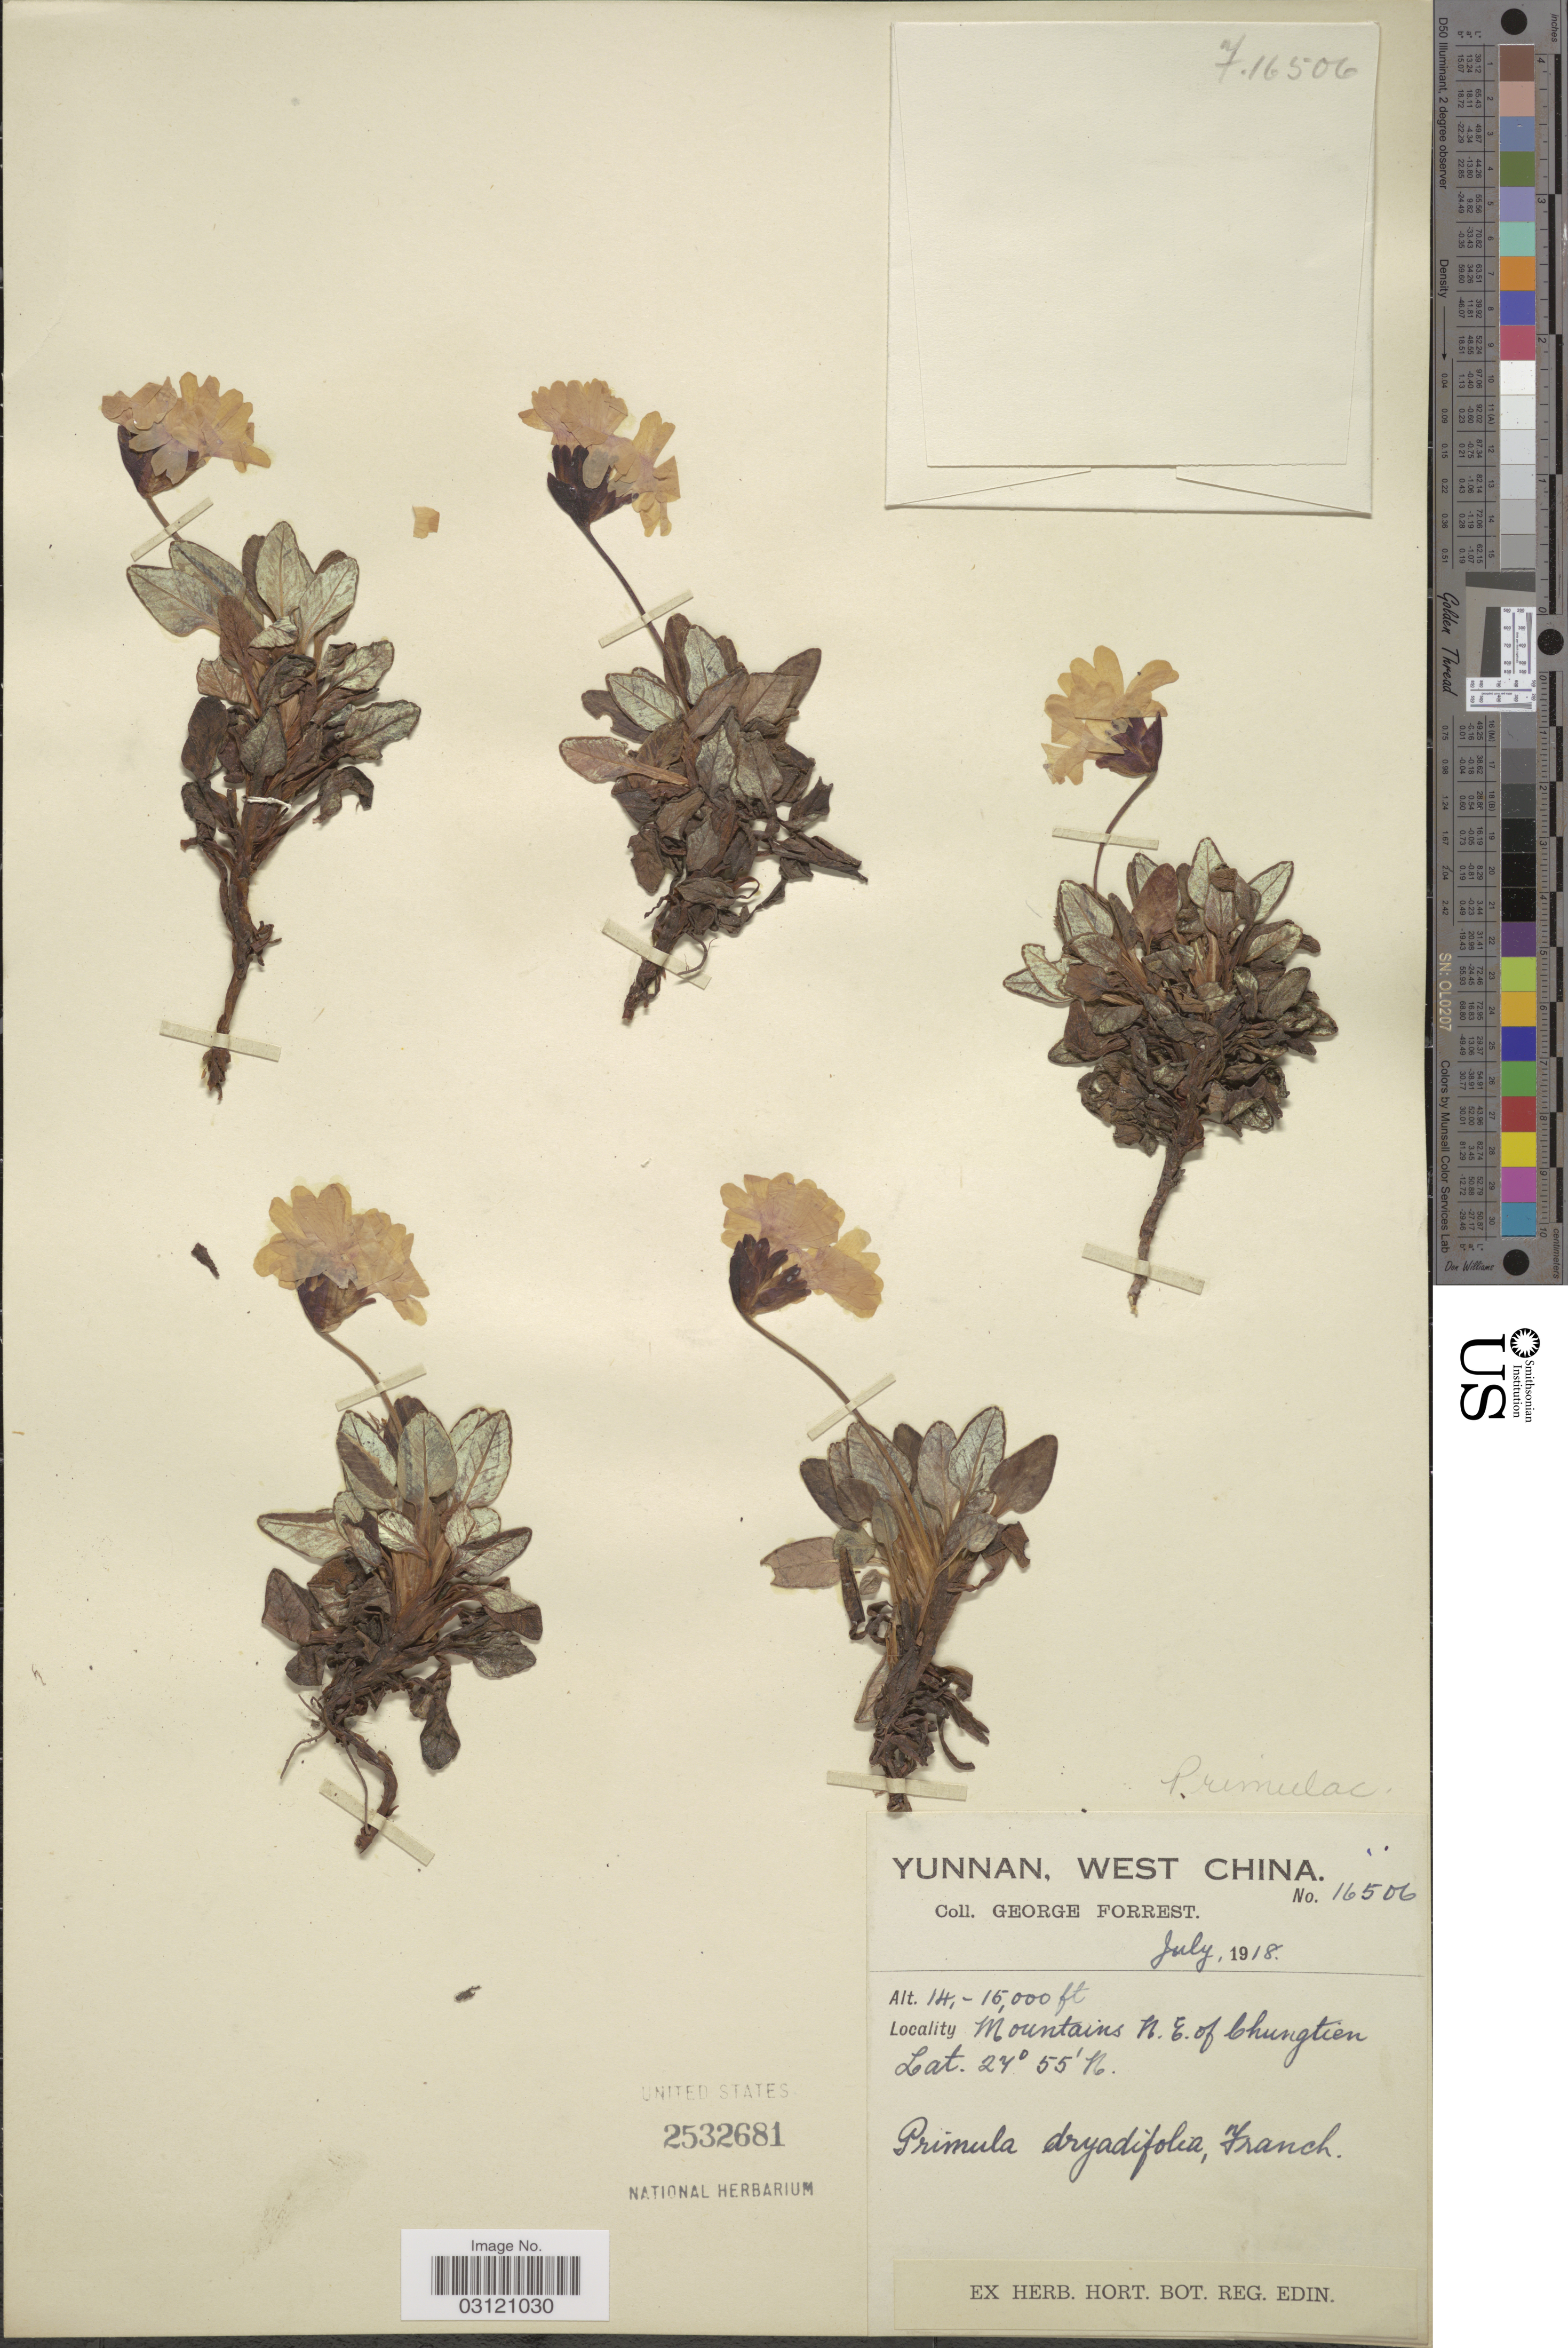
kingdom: Plantae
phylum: Tracheophyta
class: Magnoliopsida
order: Ericales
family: Primulaceae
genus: Primula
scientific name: Primula dryadifolia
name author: Franch.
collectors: G. Forrest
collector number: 16506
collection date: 1918-07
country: China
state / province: Yunnan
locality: West China. Mountains of the Chungtien.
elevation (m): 4267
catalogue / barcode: US 2532681